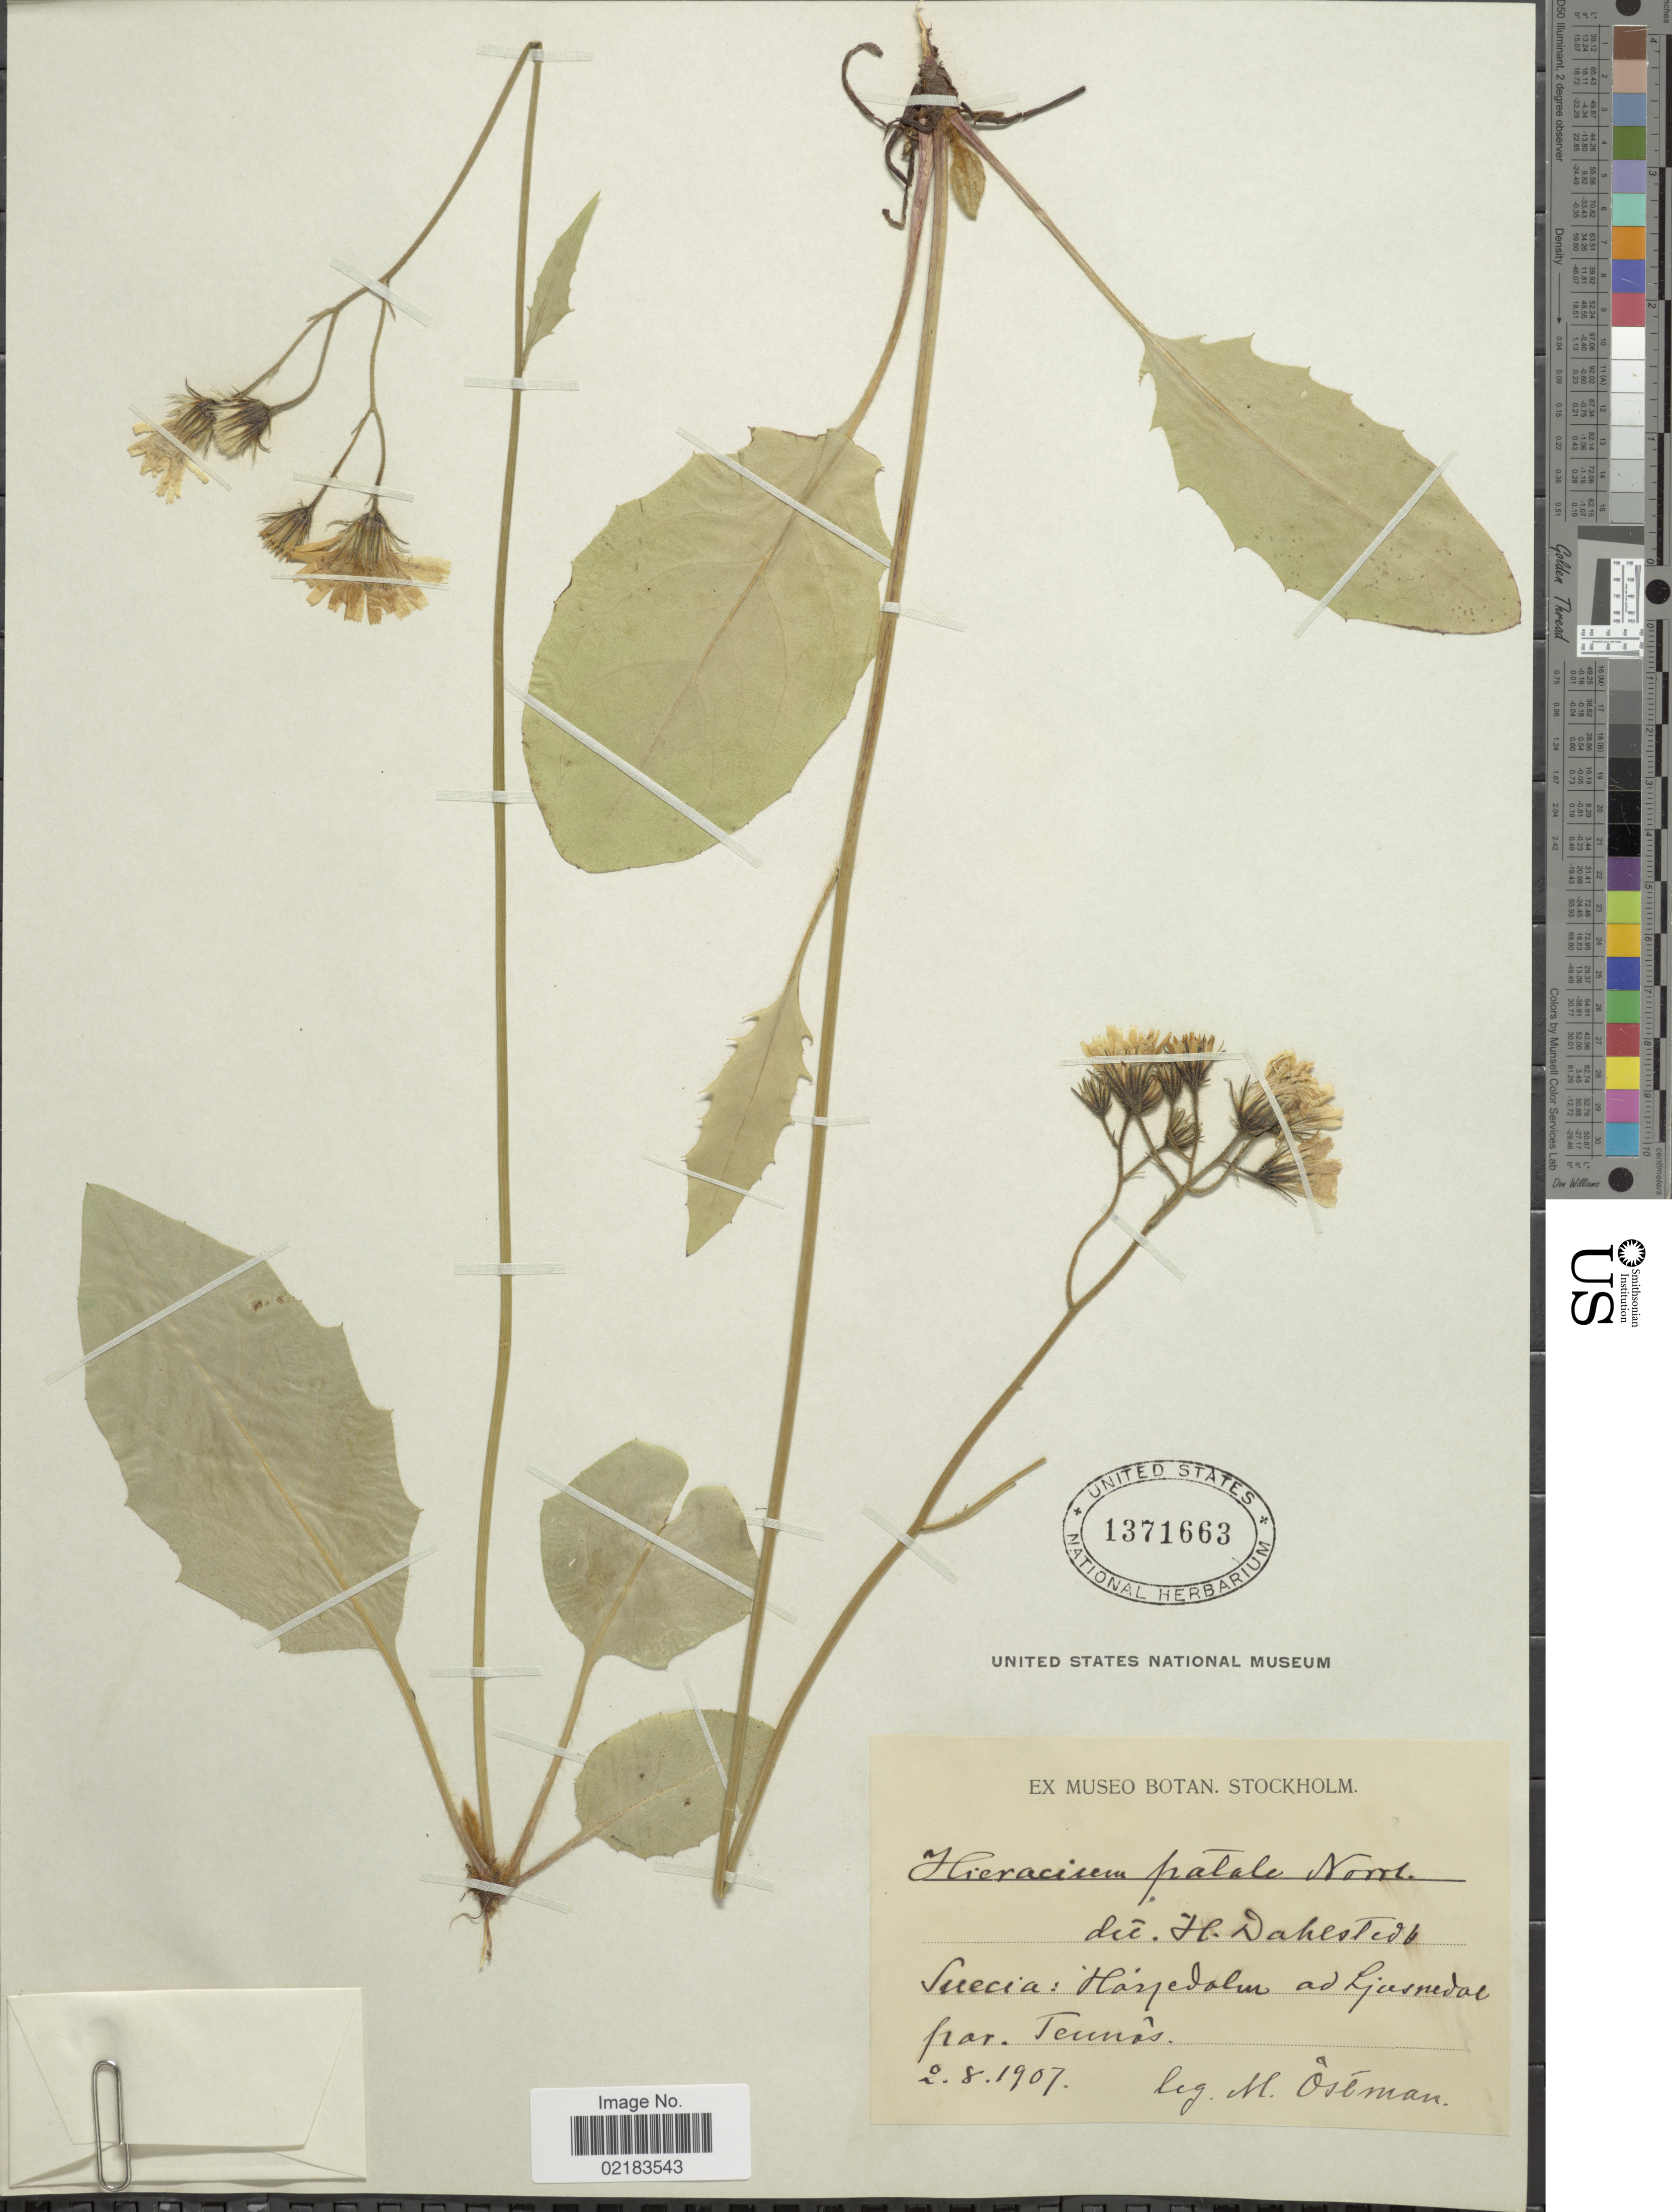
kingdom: Plantae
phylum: Tracheophyta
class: Magnoliopsida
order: Asterales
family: Asteraceae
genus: Hieracium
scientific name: Hieracium patale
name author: Norrlin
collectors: M. Ostman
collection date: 1907-08-02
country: Sweden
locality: Harjedalen ad Ljusnedal par. Tännäs.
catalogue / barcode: US 1371663